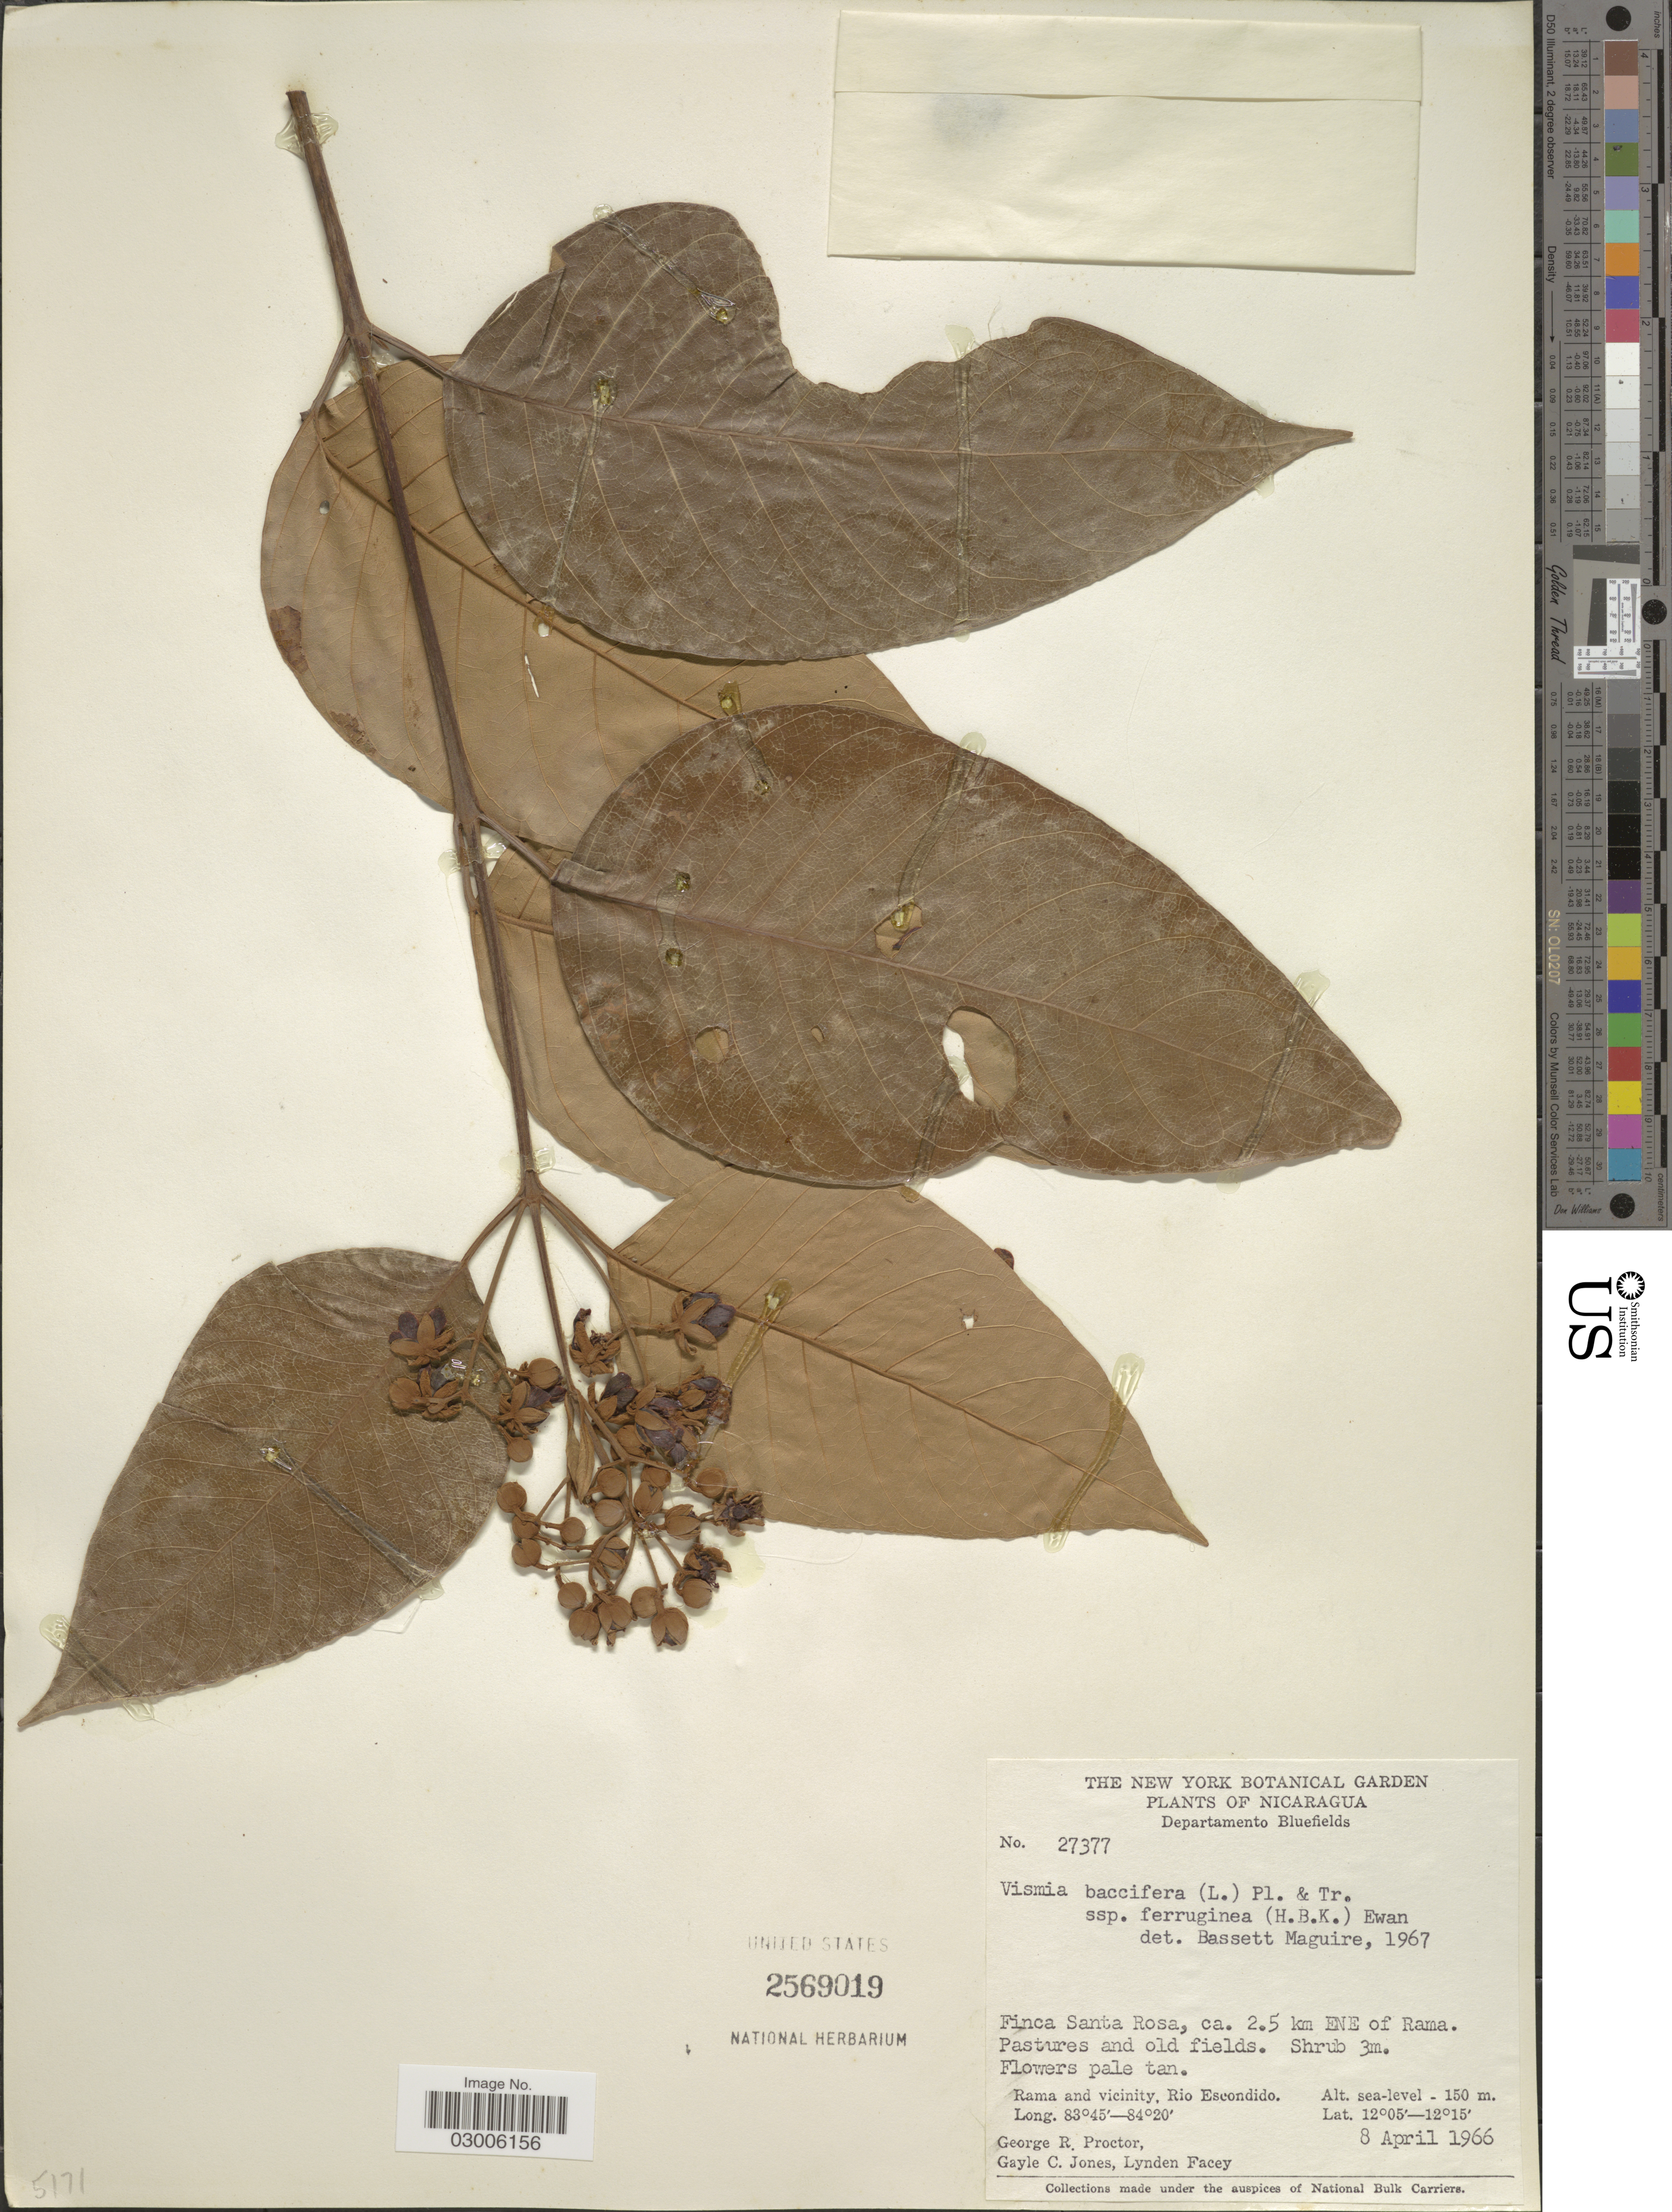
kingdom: Plantae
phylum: Tracheophyta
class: Magnoliopsida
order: Malpighiales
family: Hypericaceae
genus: Vismia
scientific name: Vismia baccifera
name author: (L.) Triana & Planch.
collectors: G. Proctor, G. C. Jones & L. Facey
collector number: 27377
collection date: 1966-04-08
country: Nicaragua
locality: Departamento Bluefields. Finca Santa Rosa, ca. 2.5 km ENE of Rama. Rama and vicinity, Rio Escondido.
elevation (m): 0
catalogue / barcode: US 2569019